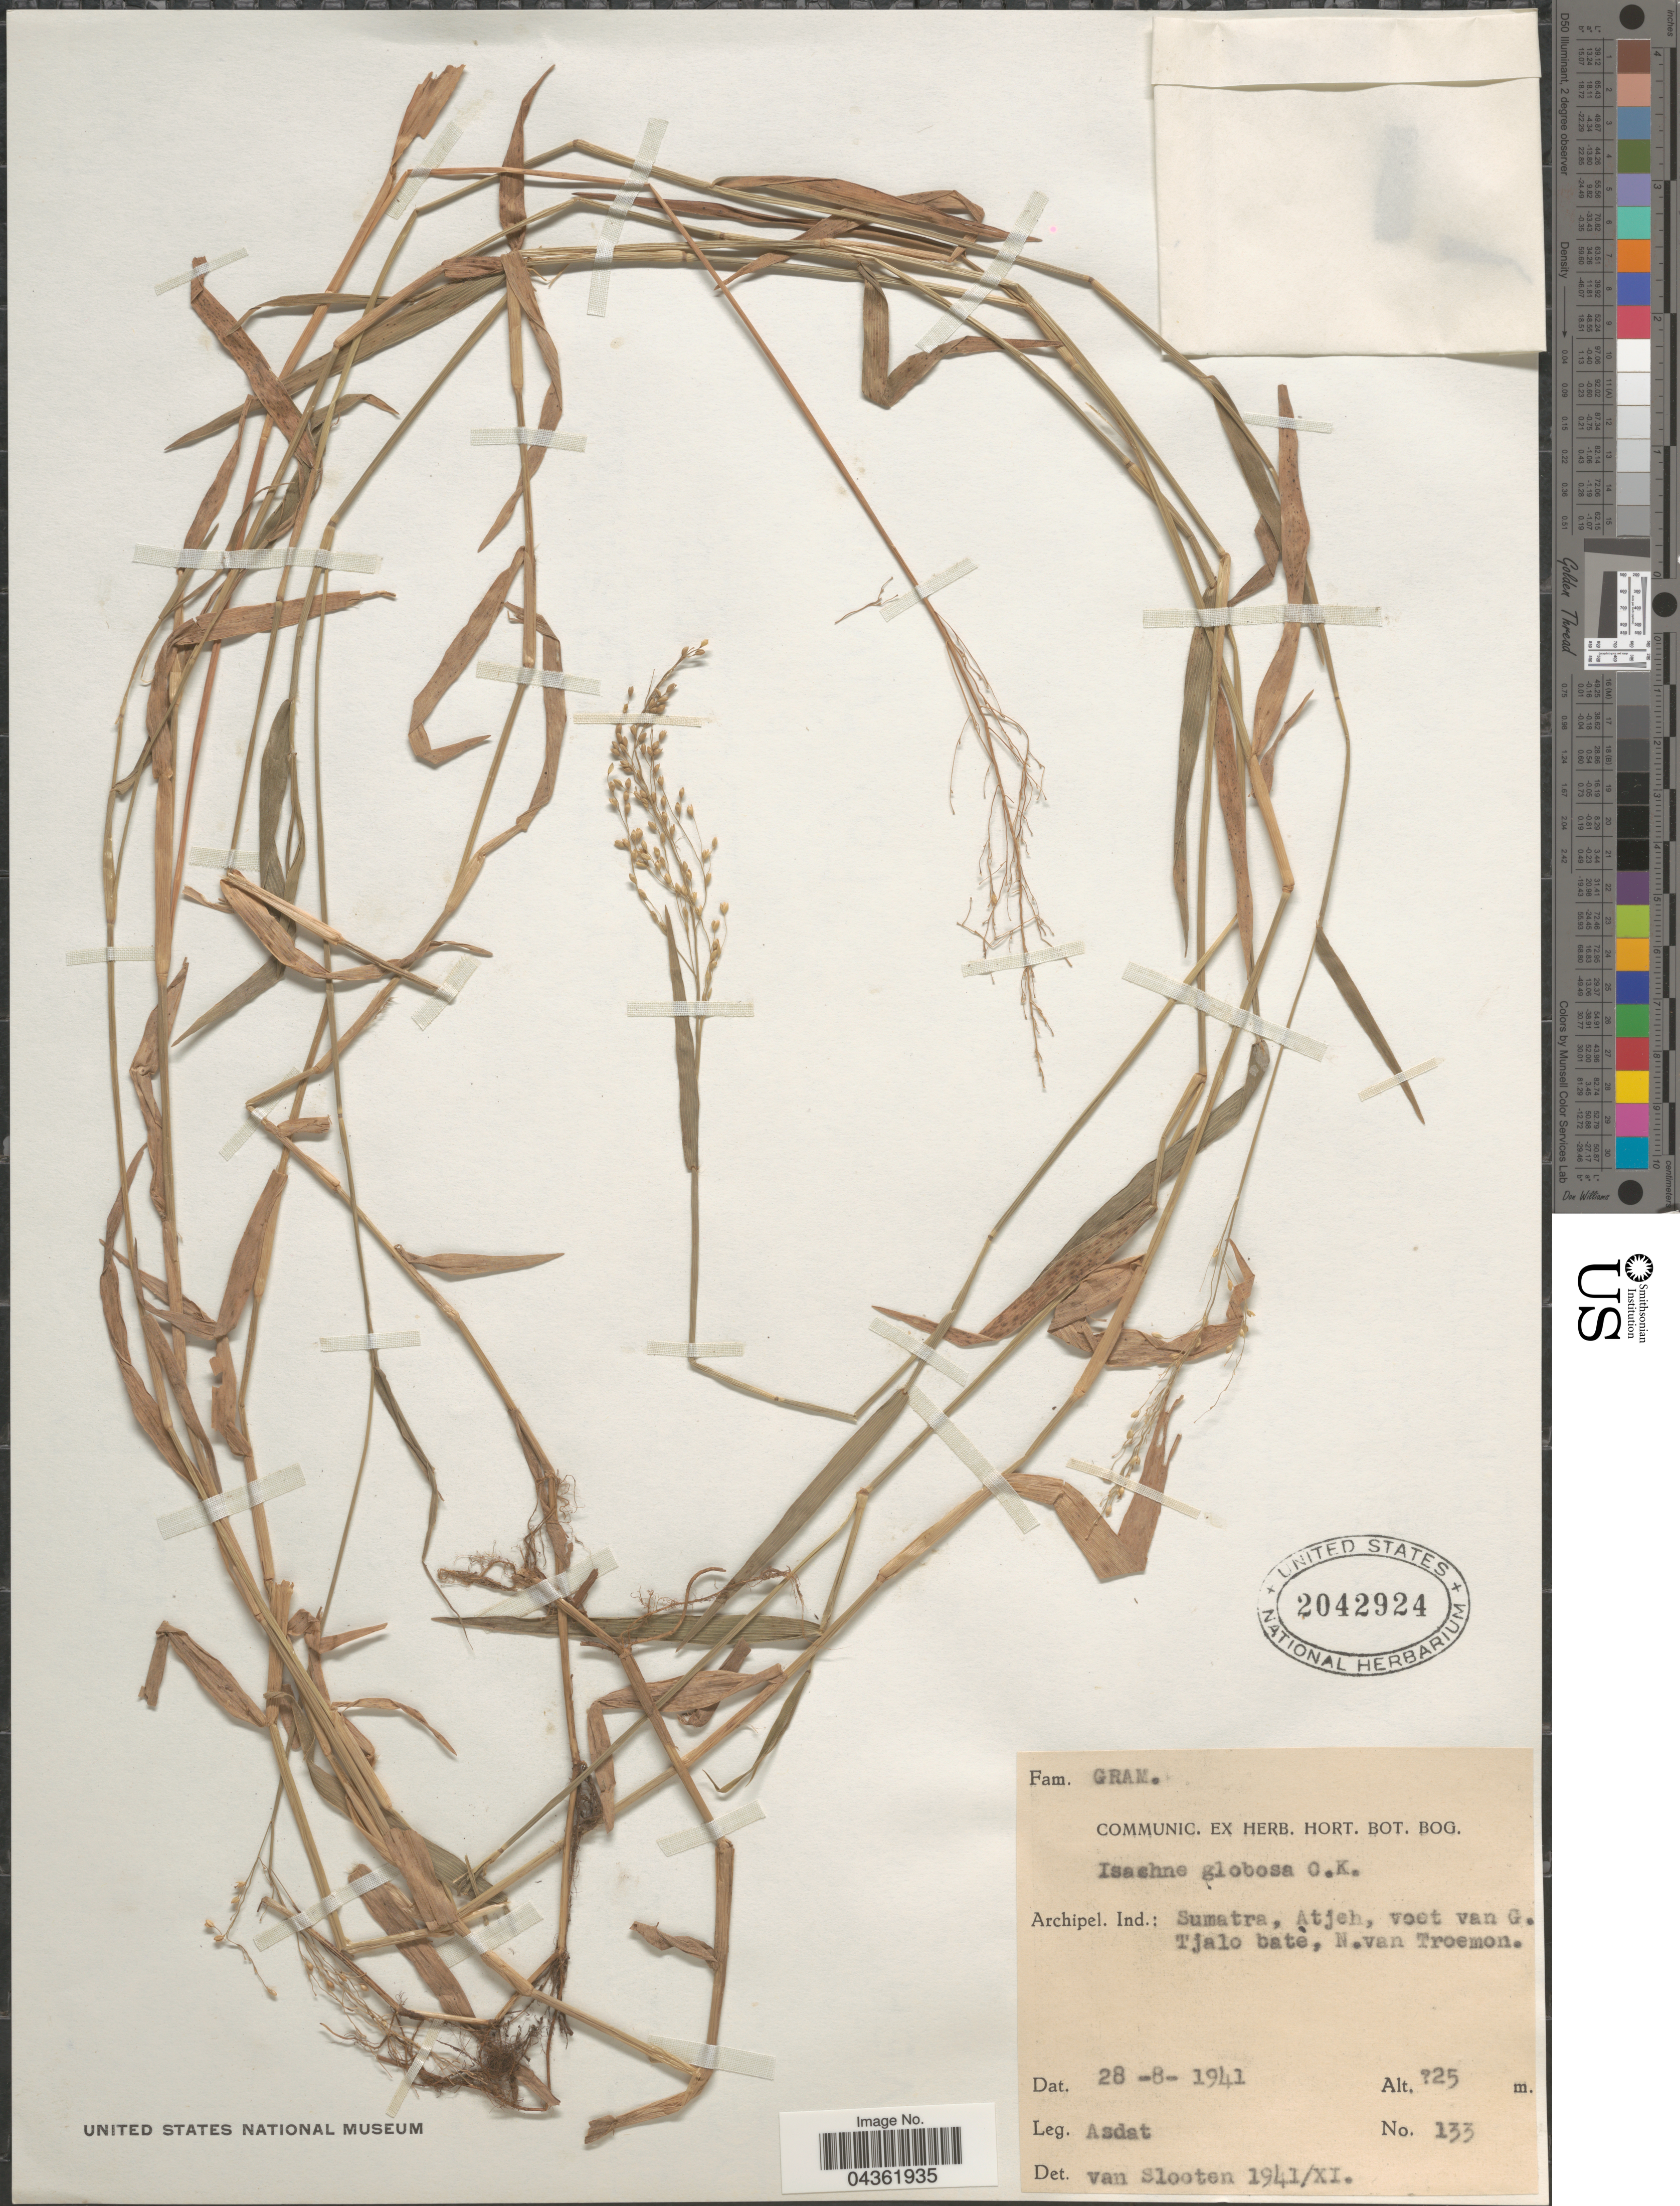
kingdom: Plantae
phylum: Tracheophyta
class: Liliopsida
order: Poales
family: Poaceae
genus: Isachne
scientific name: Isachne globosa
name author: (Thunb.) Kuntze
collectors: Asdat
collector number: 133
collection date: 1941-08-28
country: Indonesia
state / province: Sumatra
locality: Archipel. Ind.: Sumatra. Atjeh, voet van G. Tjalo bate, N. van Troemon.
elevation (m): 25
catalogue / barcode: US 2042924